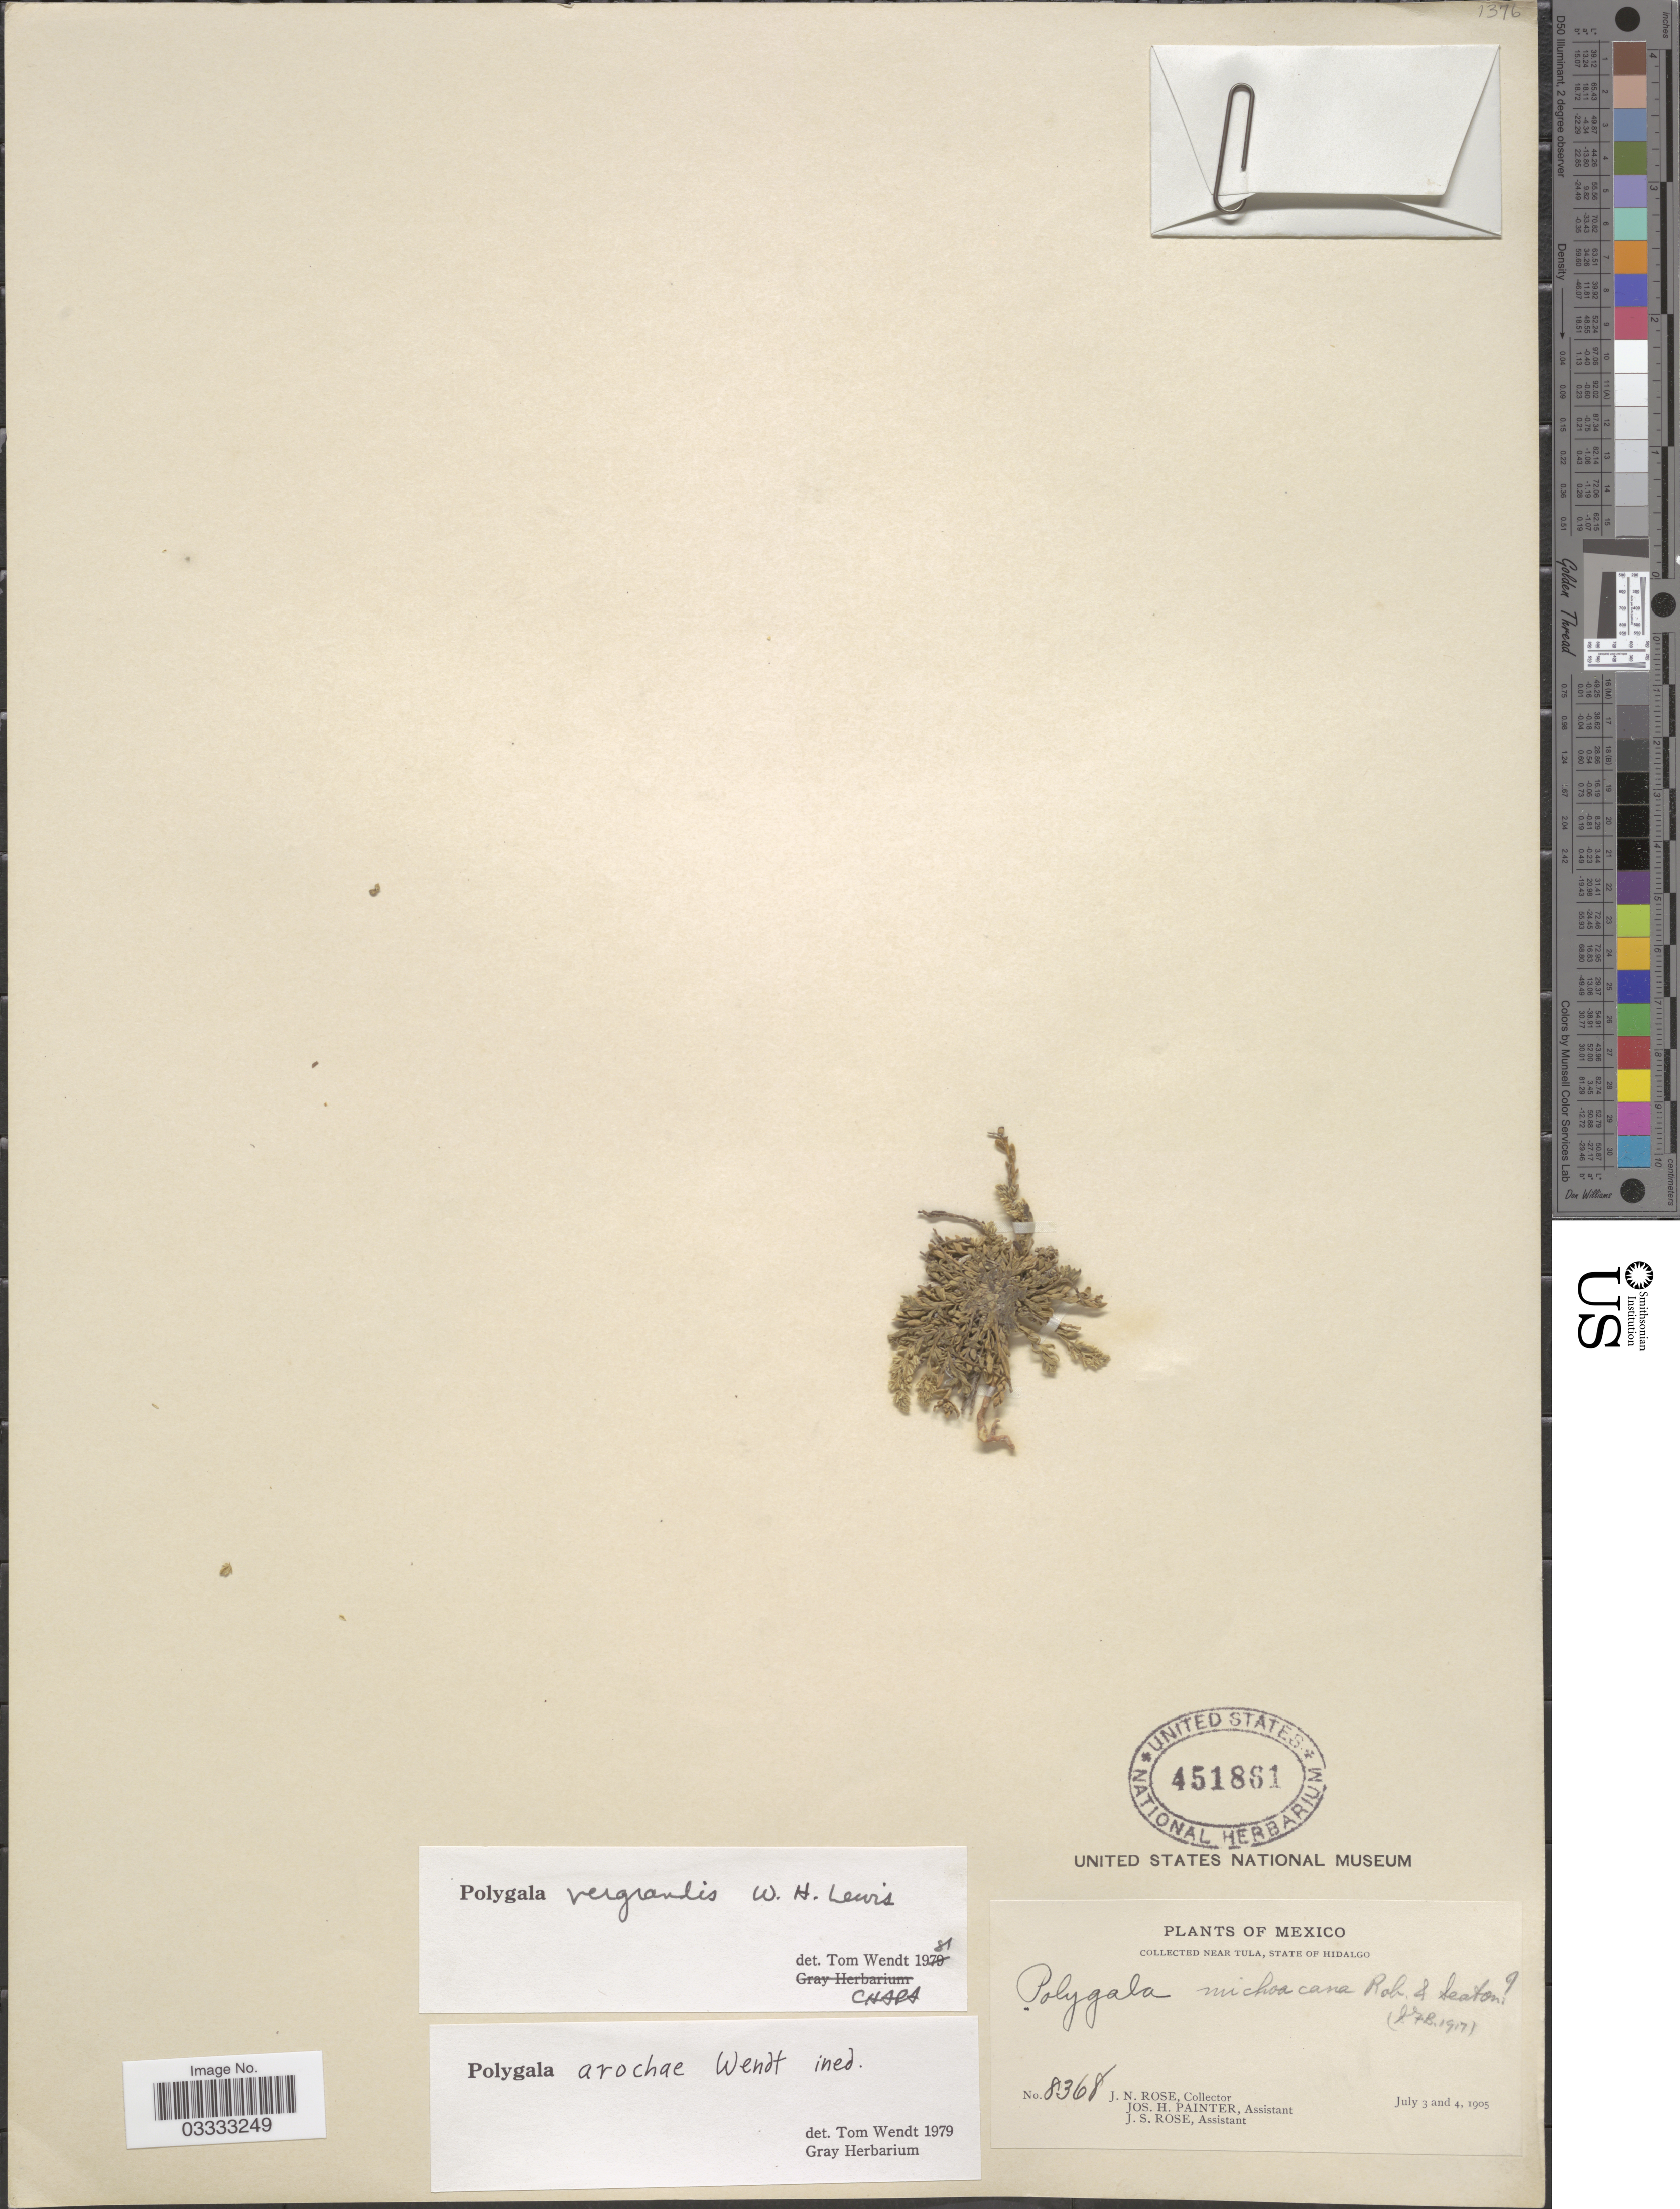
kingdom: Plantae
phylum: Tracheophyta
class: Magnoliopsida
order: Fabales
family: Polygalaceae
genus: Polygala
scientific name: Polygala vergrandis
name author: W.H. Lewis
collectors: J. N. Rose, J. H. Painter & J. S. Rose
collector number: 8368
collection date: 1905-07-03/1905-07-04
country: Mexico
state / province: Hidalgo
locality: Near Tula.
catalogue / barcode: US 451861